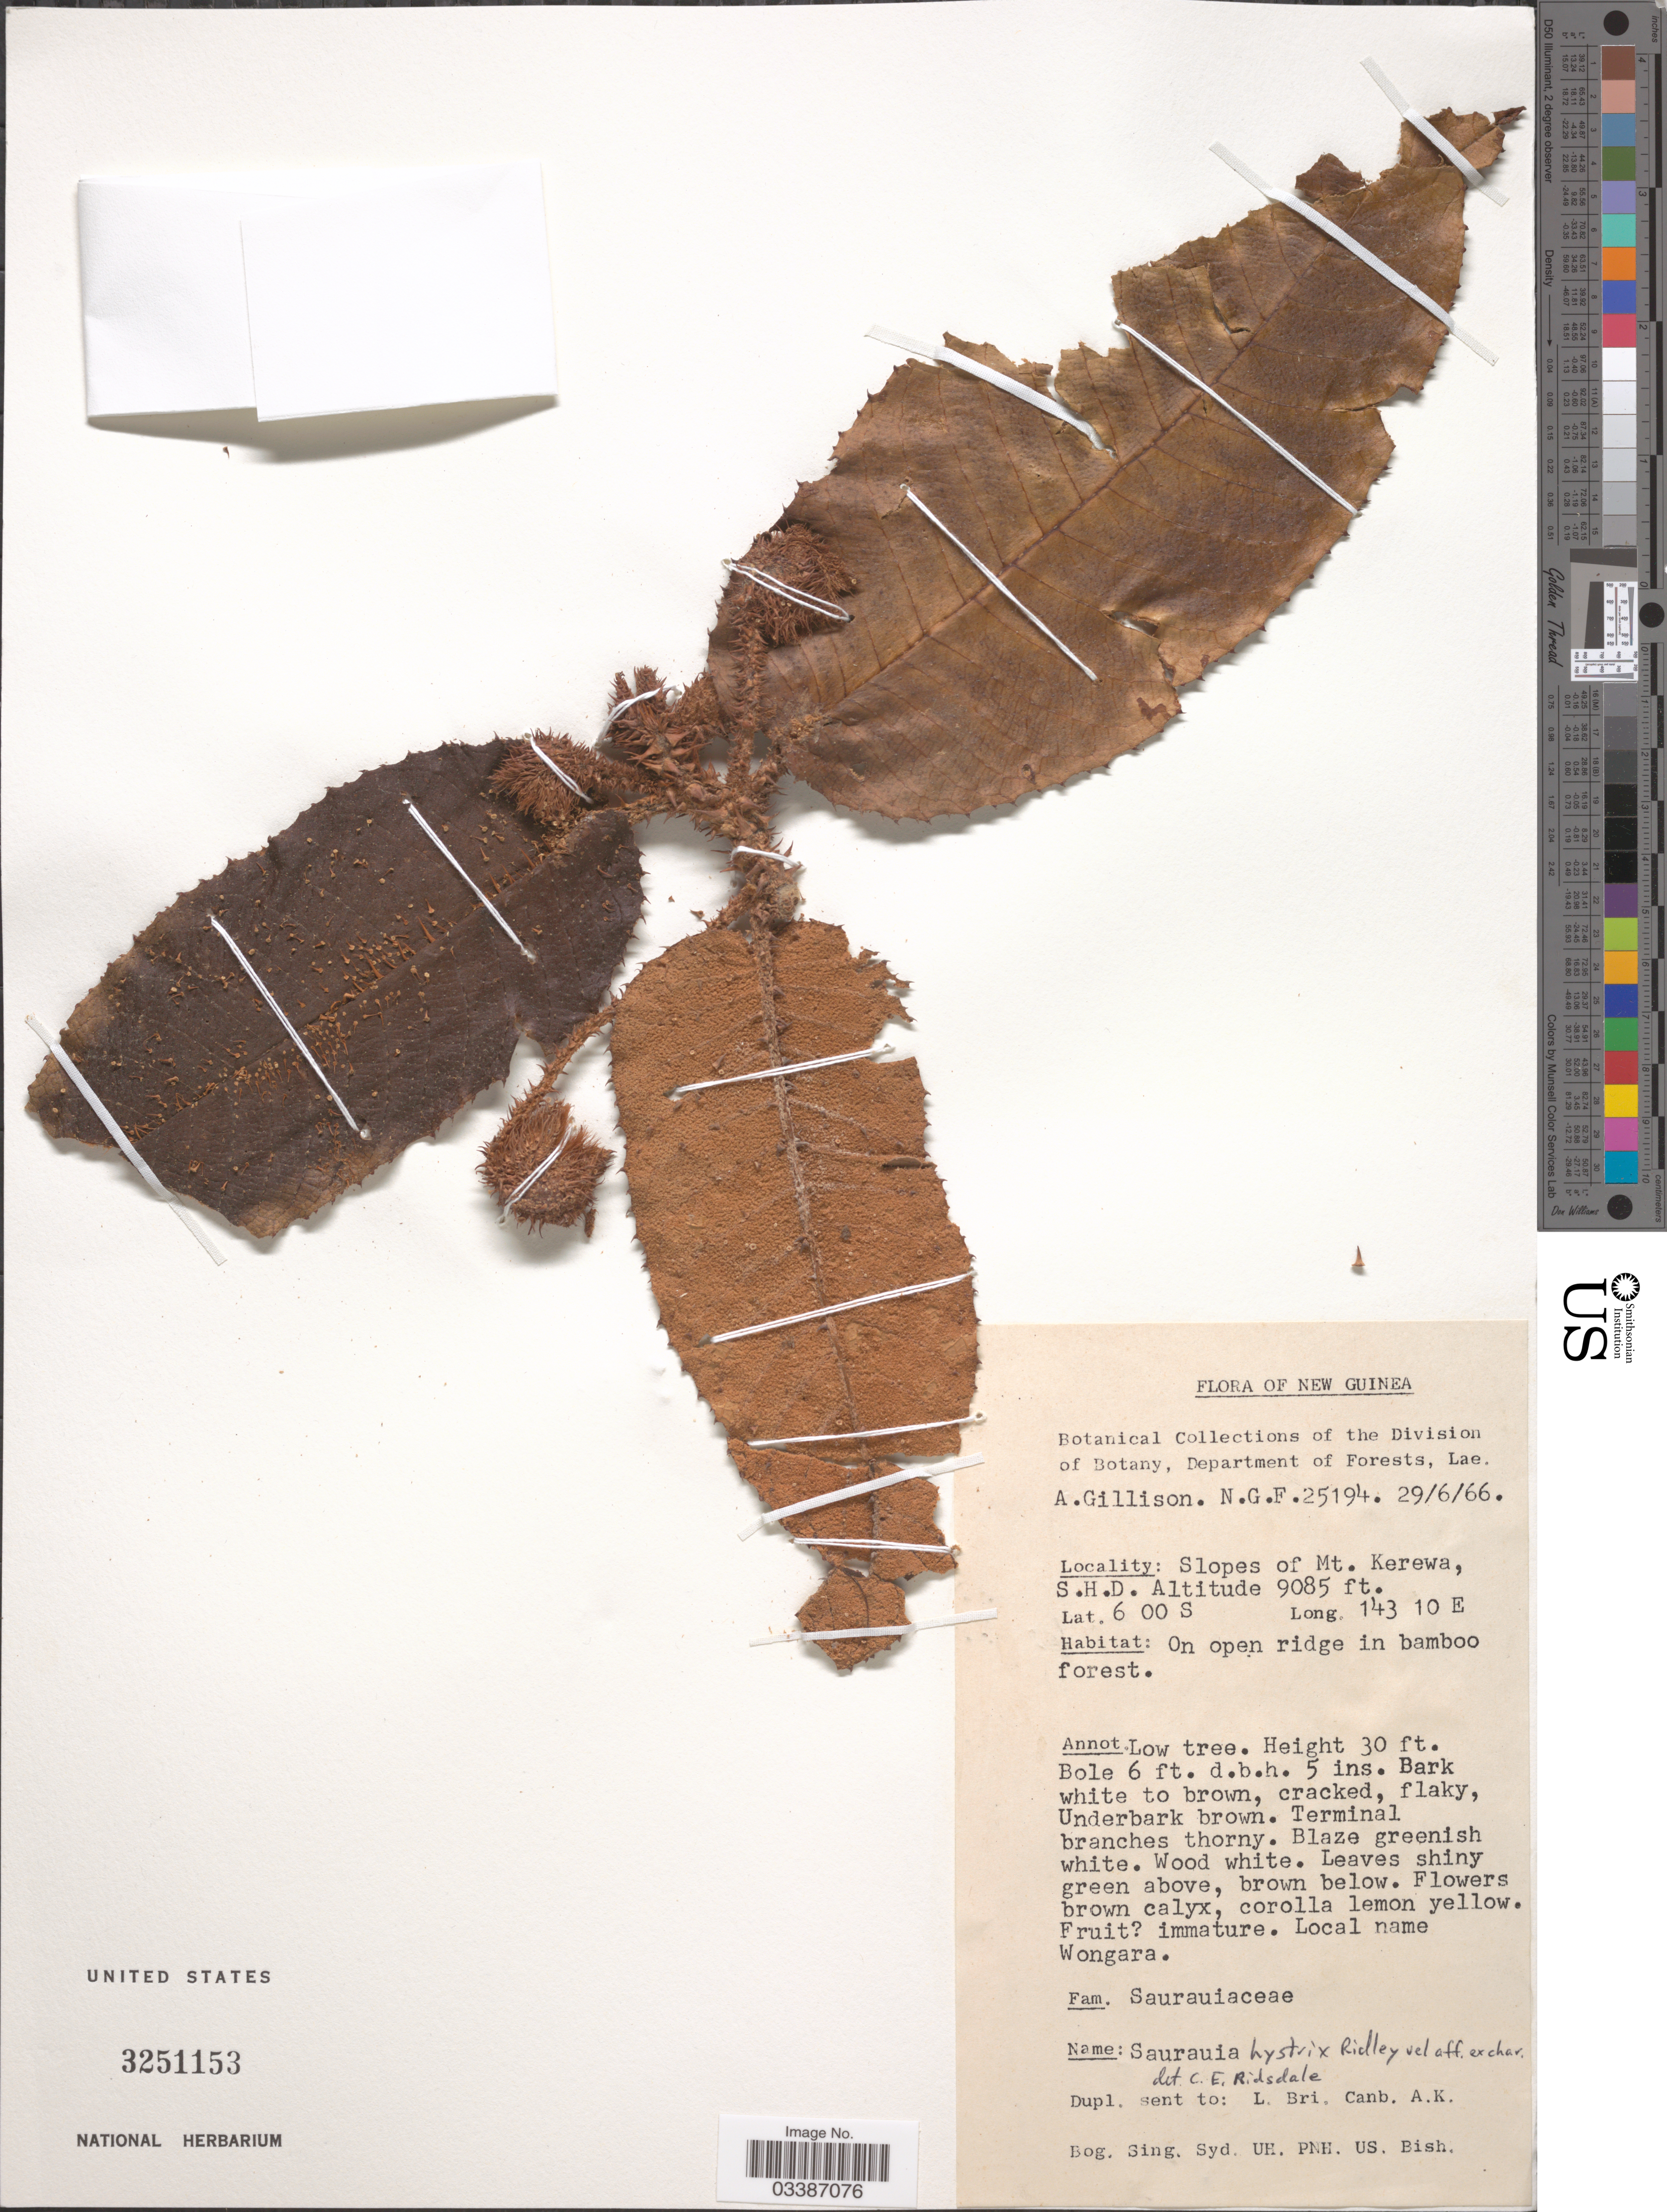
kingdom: Plantae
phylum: Tracheophyta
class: Magnoliopsida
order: Ericales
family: Actinidiaceae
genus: Saurauia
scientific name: Saurauia hystrix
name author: Ridl.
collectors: A. Gillison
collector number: NGF25194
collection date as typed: Transcribed d/m/y: 29/6/66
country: Papua New Guinea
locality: New Guinea. Slopes of Mt. Kerewa, S.H.D.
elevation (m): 2769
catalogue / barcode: US 3251153